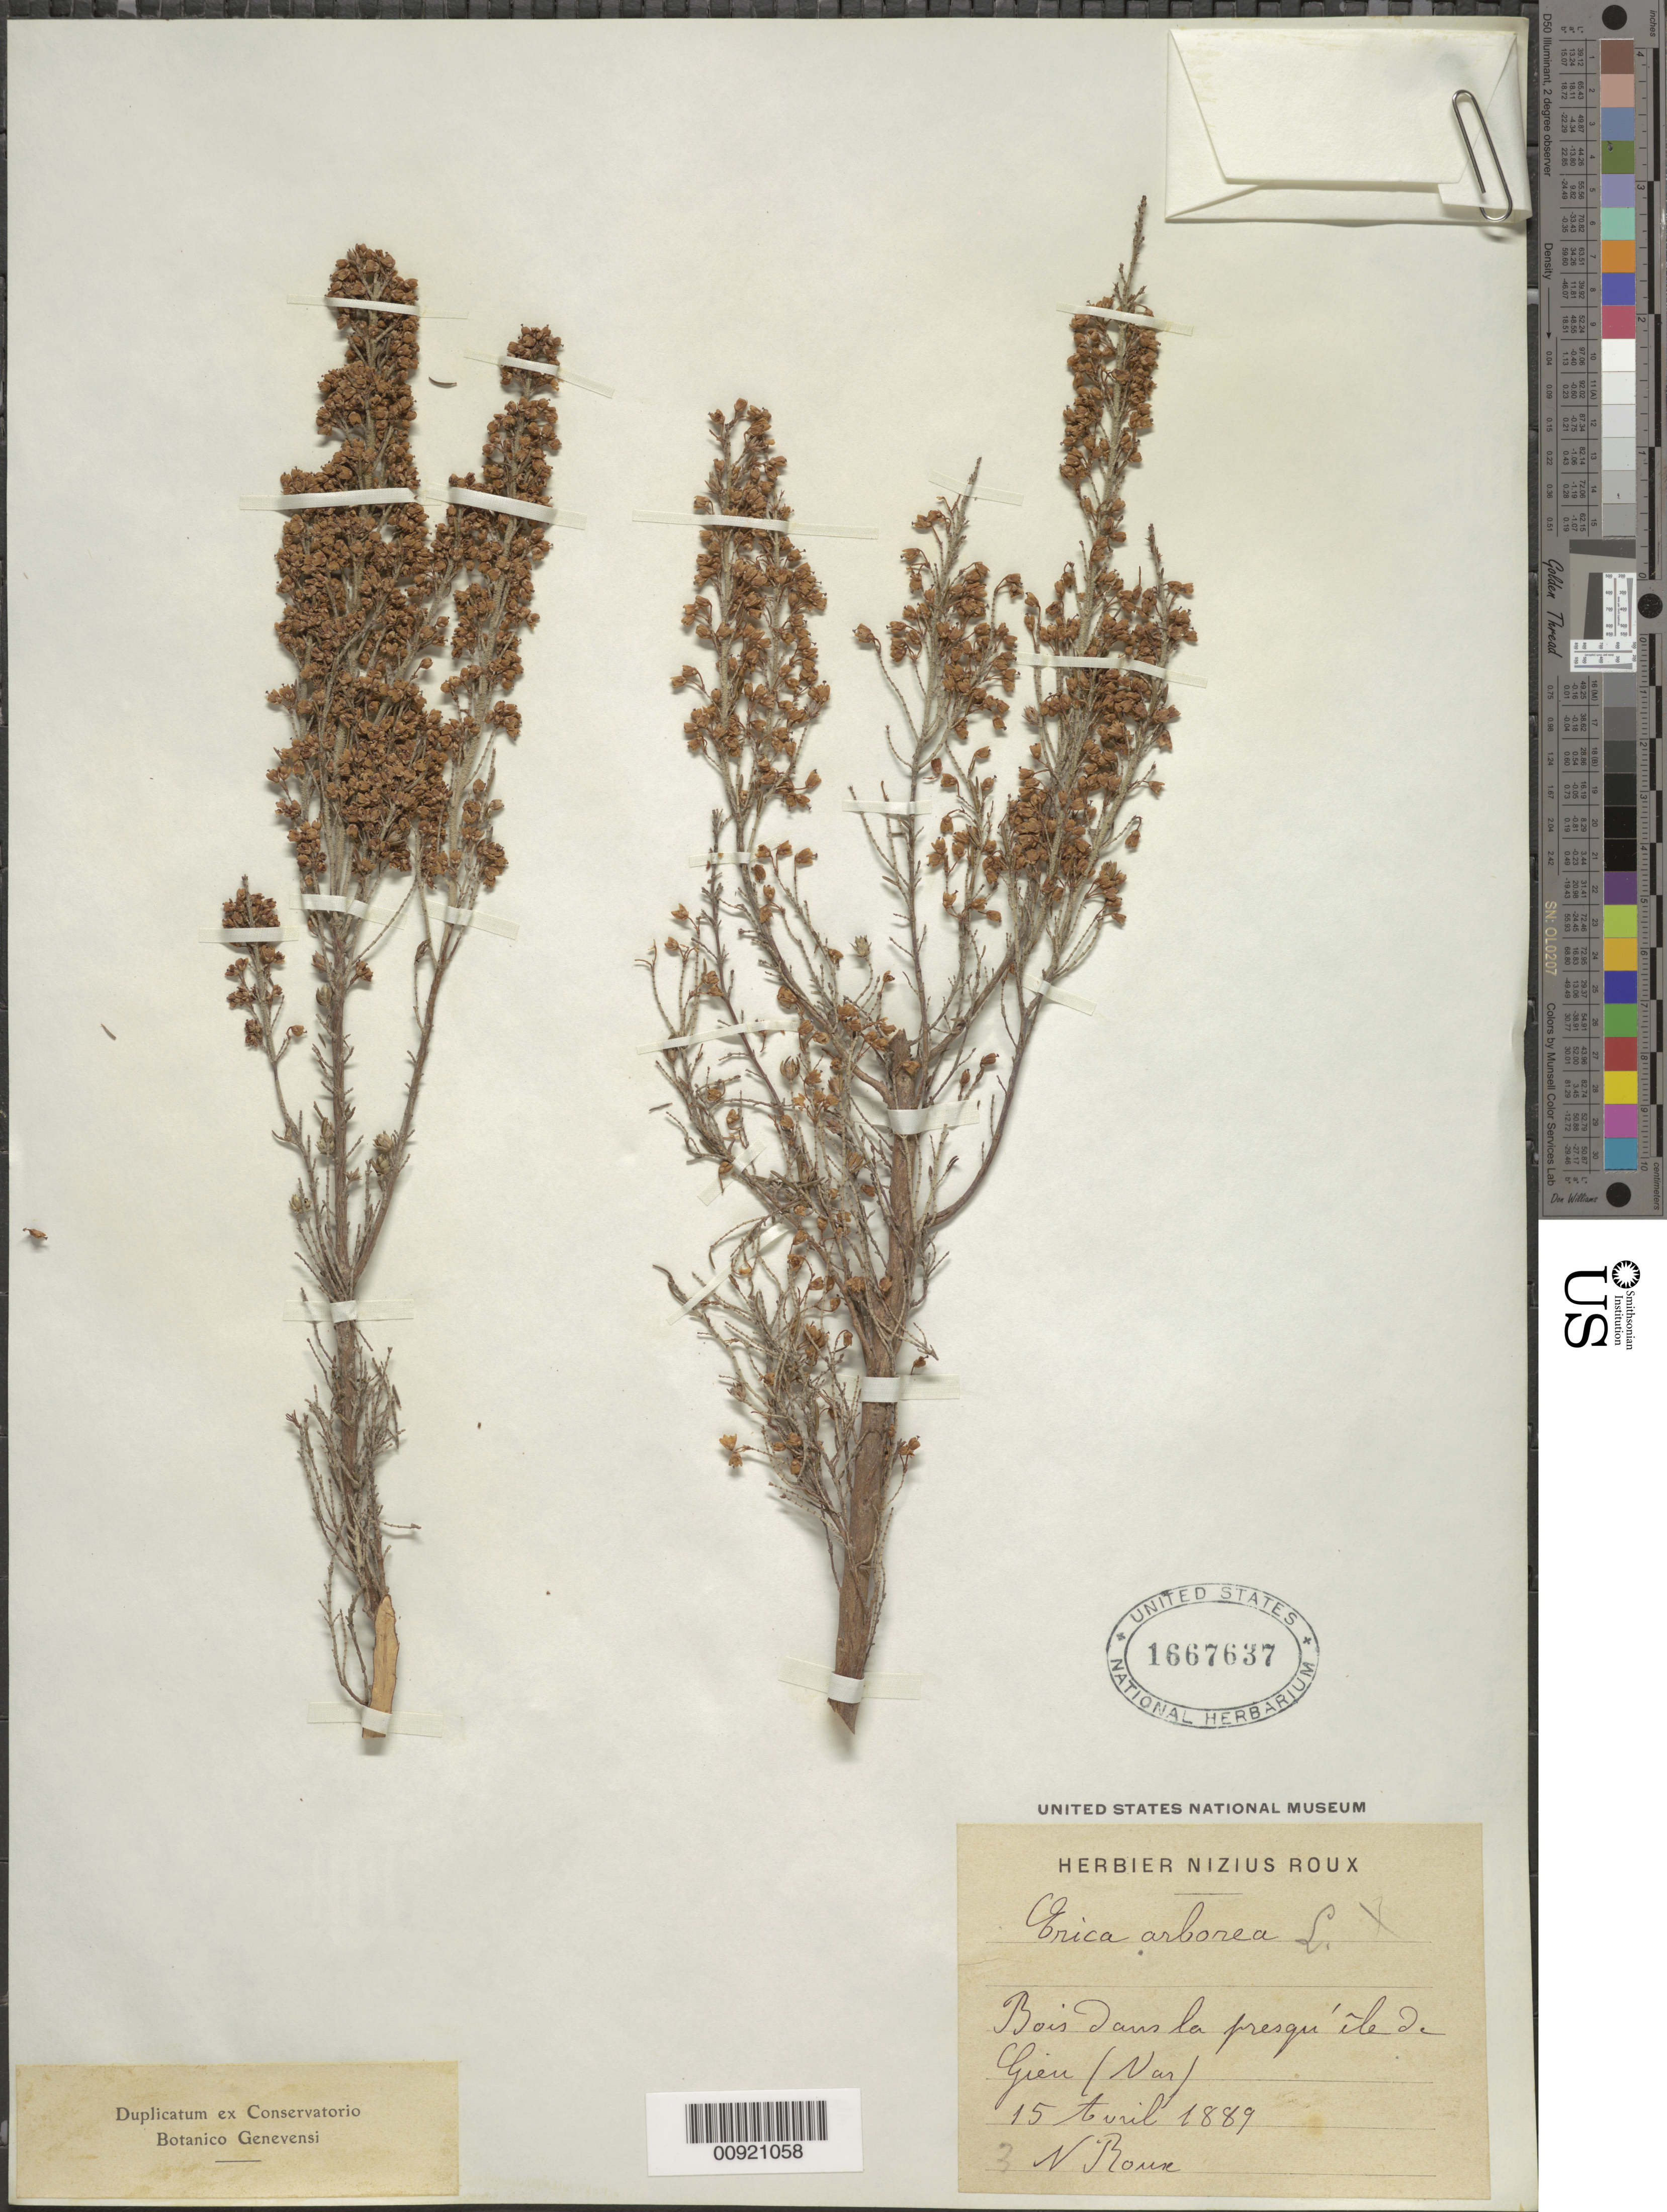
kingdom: Plantae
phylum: Tracheophyta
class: Magnoliopsida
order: Ericales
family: Ericaceae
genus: Erica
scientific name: Erica arborea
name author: L.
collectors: N. Roux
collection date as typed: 15 Apr 1889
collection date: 1889-04-15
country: France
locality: Bois [D]aus la presgu ile de Gieu (Nar). 3 N Boux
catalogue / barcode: US 1667637